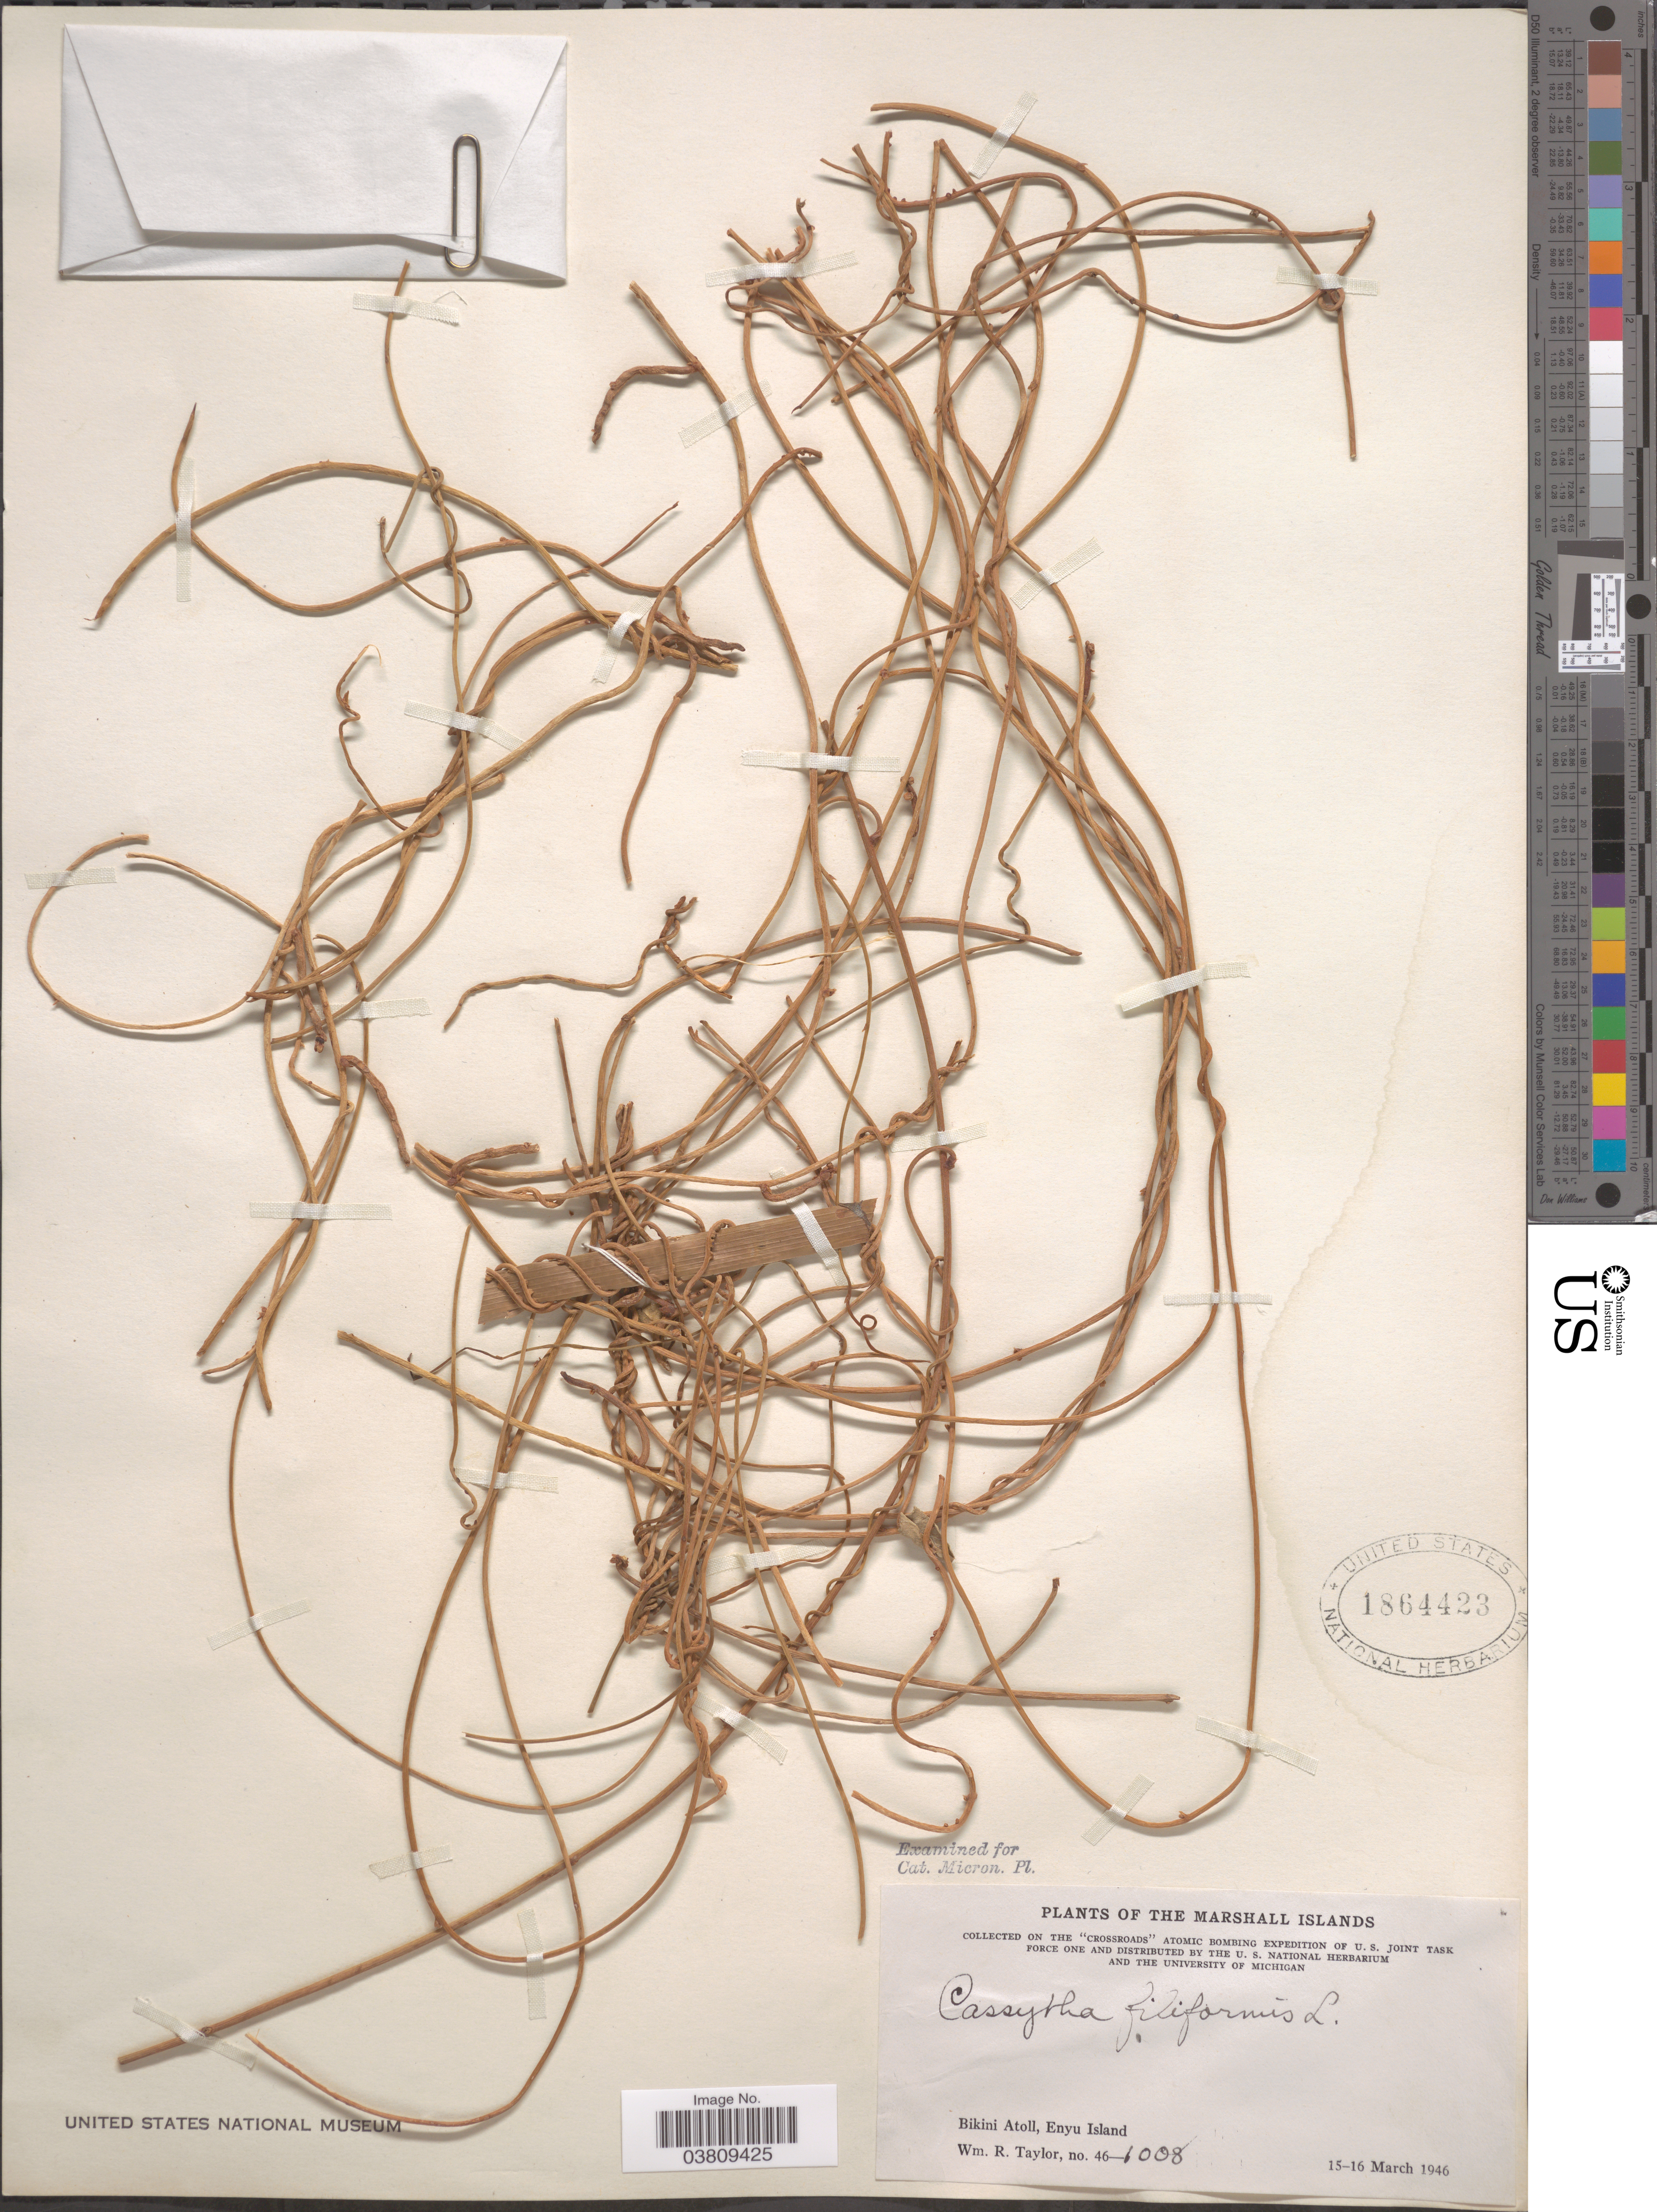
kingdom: Plantae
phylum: Tracheophyta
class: Magnoliopsida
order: Laurales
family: Lauraceae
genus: Cassytha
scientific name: Cassytha filiformis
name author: L.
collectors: W. R. Taylor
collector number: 46-1008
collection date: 1946-03-15/1946-03-16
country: Marshall Islands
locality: Bikini Atoll, Enyu Island.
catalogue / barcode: US 1864423